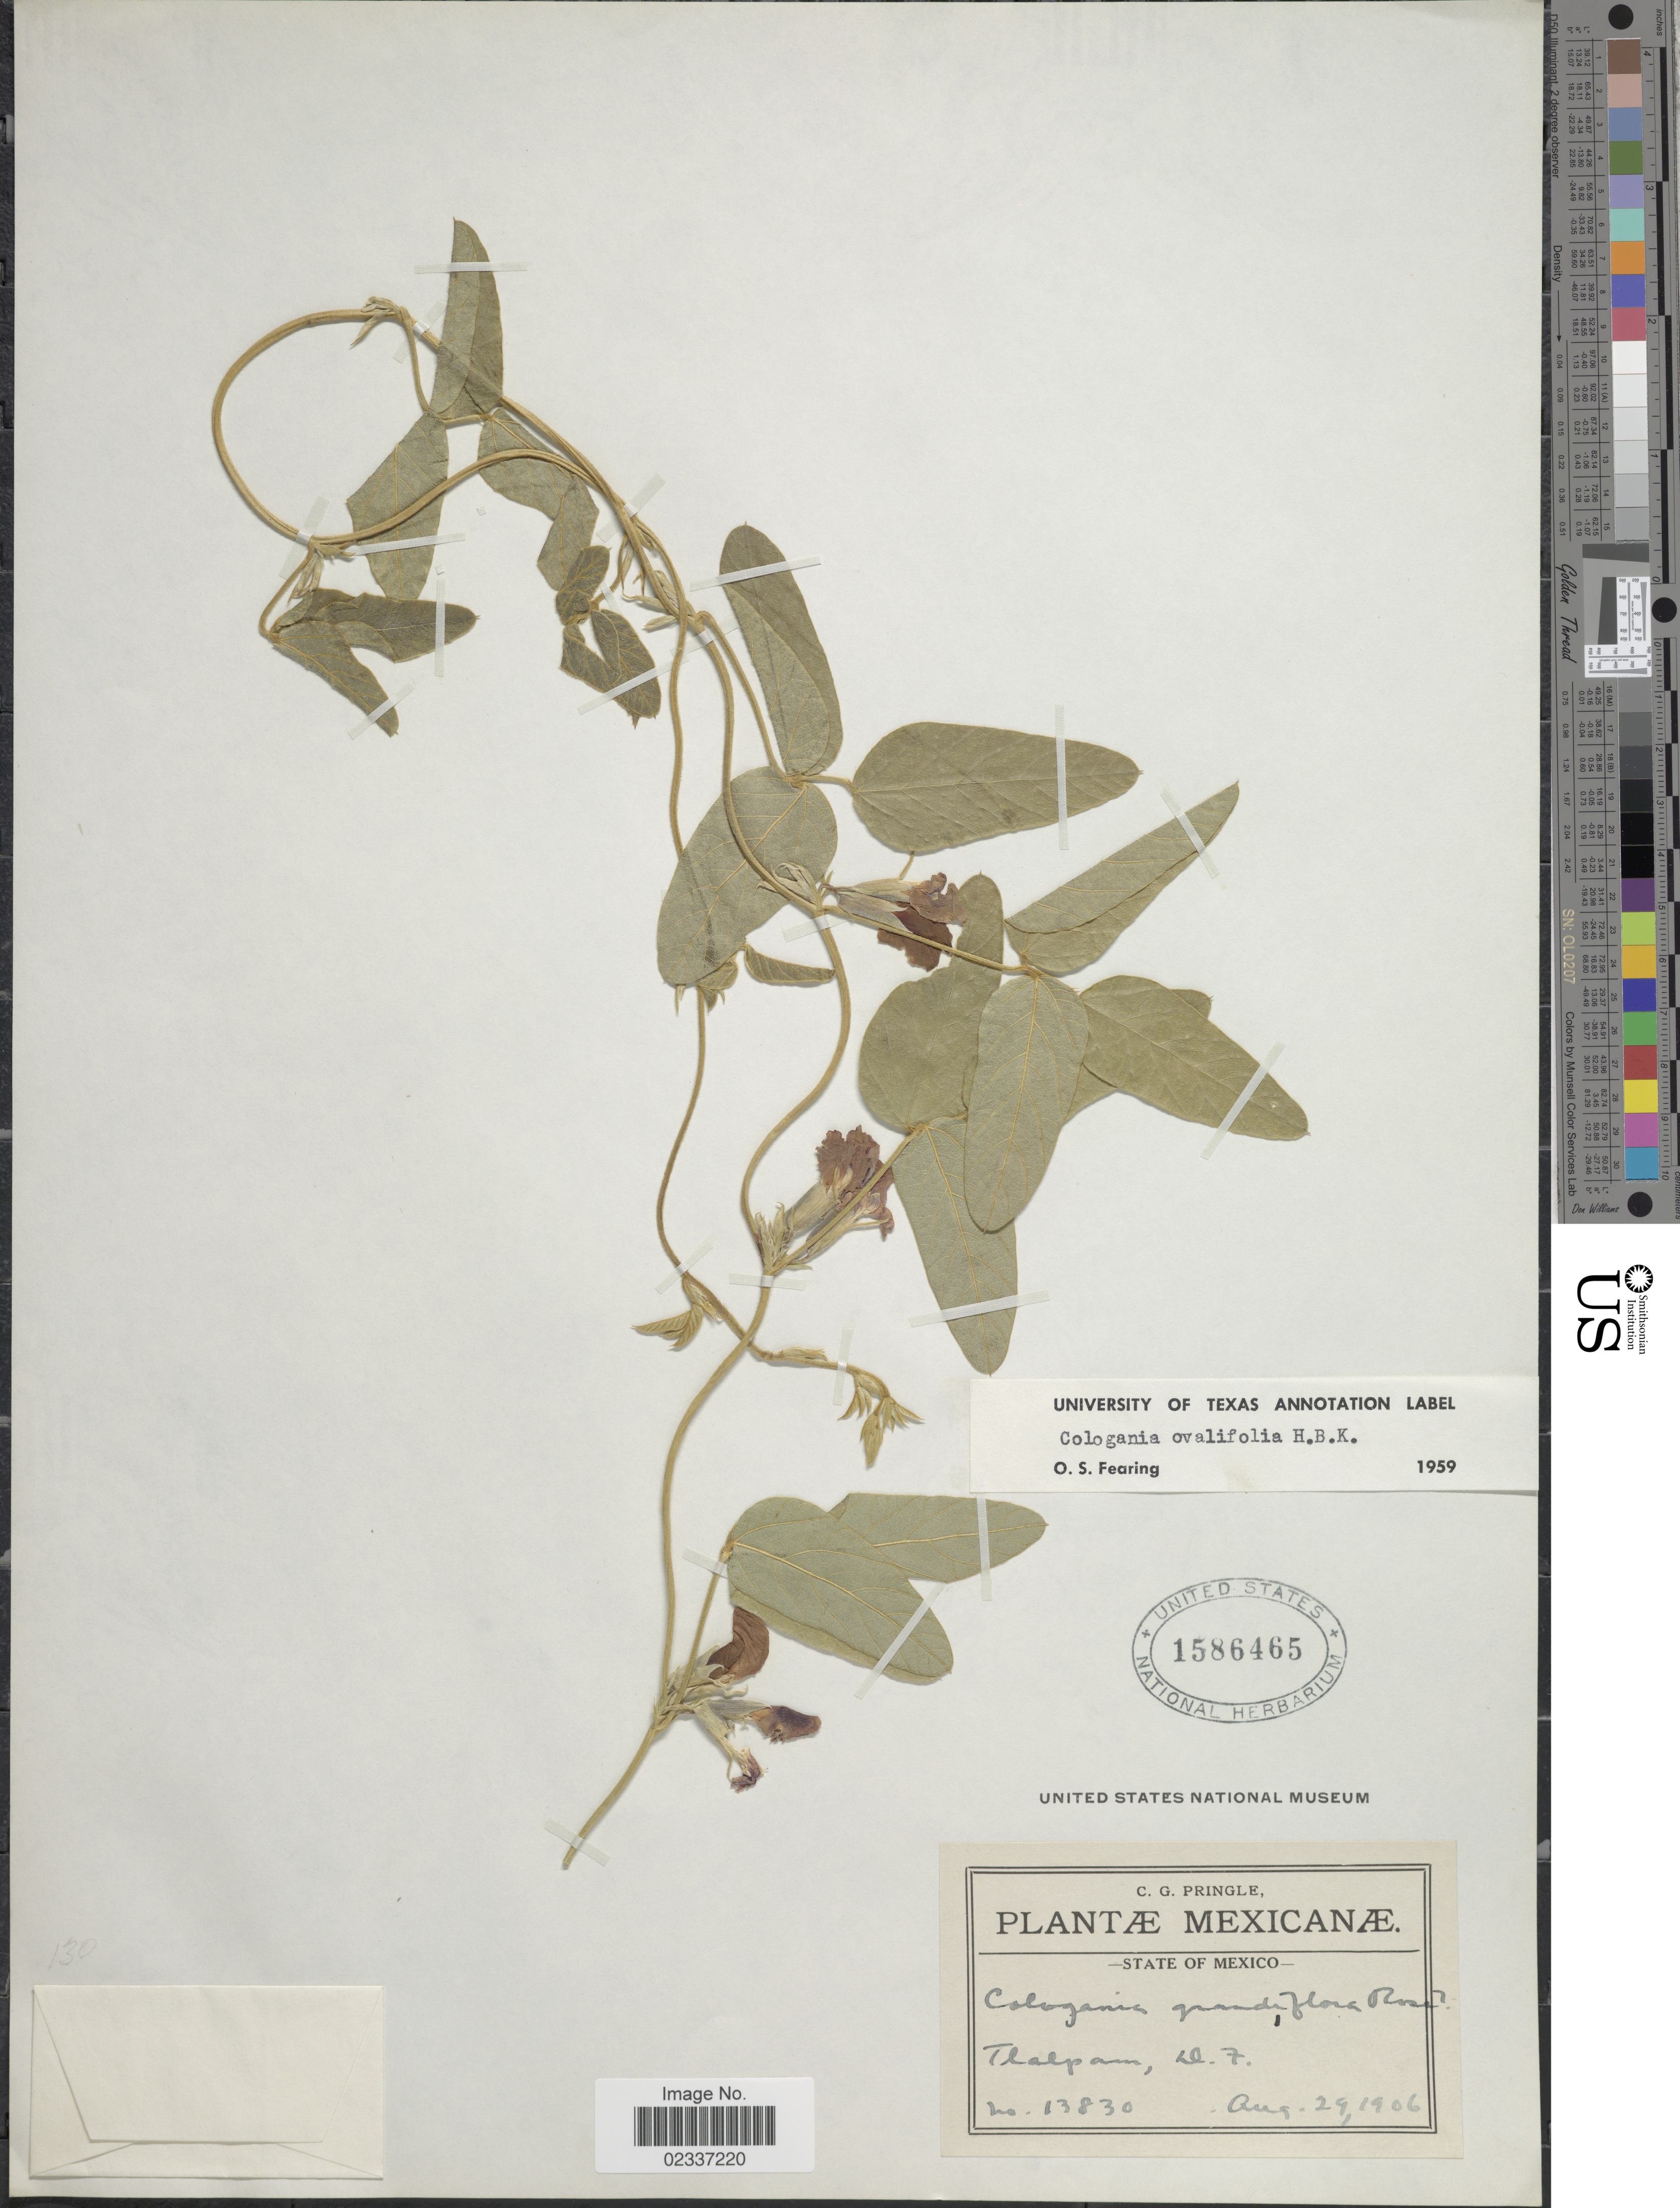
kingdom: Plantae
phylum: Tracheophyta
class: Magnoliopsida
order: Fabales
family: Fabaceae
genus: Cologania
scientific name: Cologania broussonetii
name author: (Balb.) DC.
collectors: C. G. Pringle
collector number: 13830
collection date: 1906-08-29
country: Mexico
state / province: Distrito Federal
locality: Tlalpam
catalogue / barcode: US 1586465